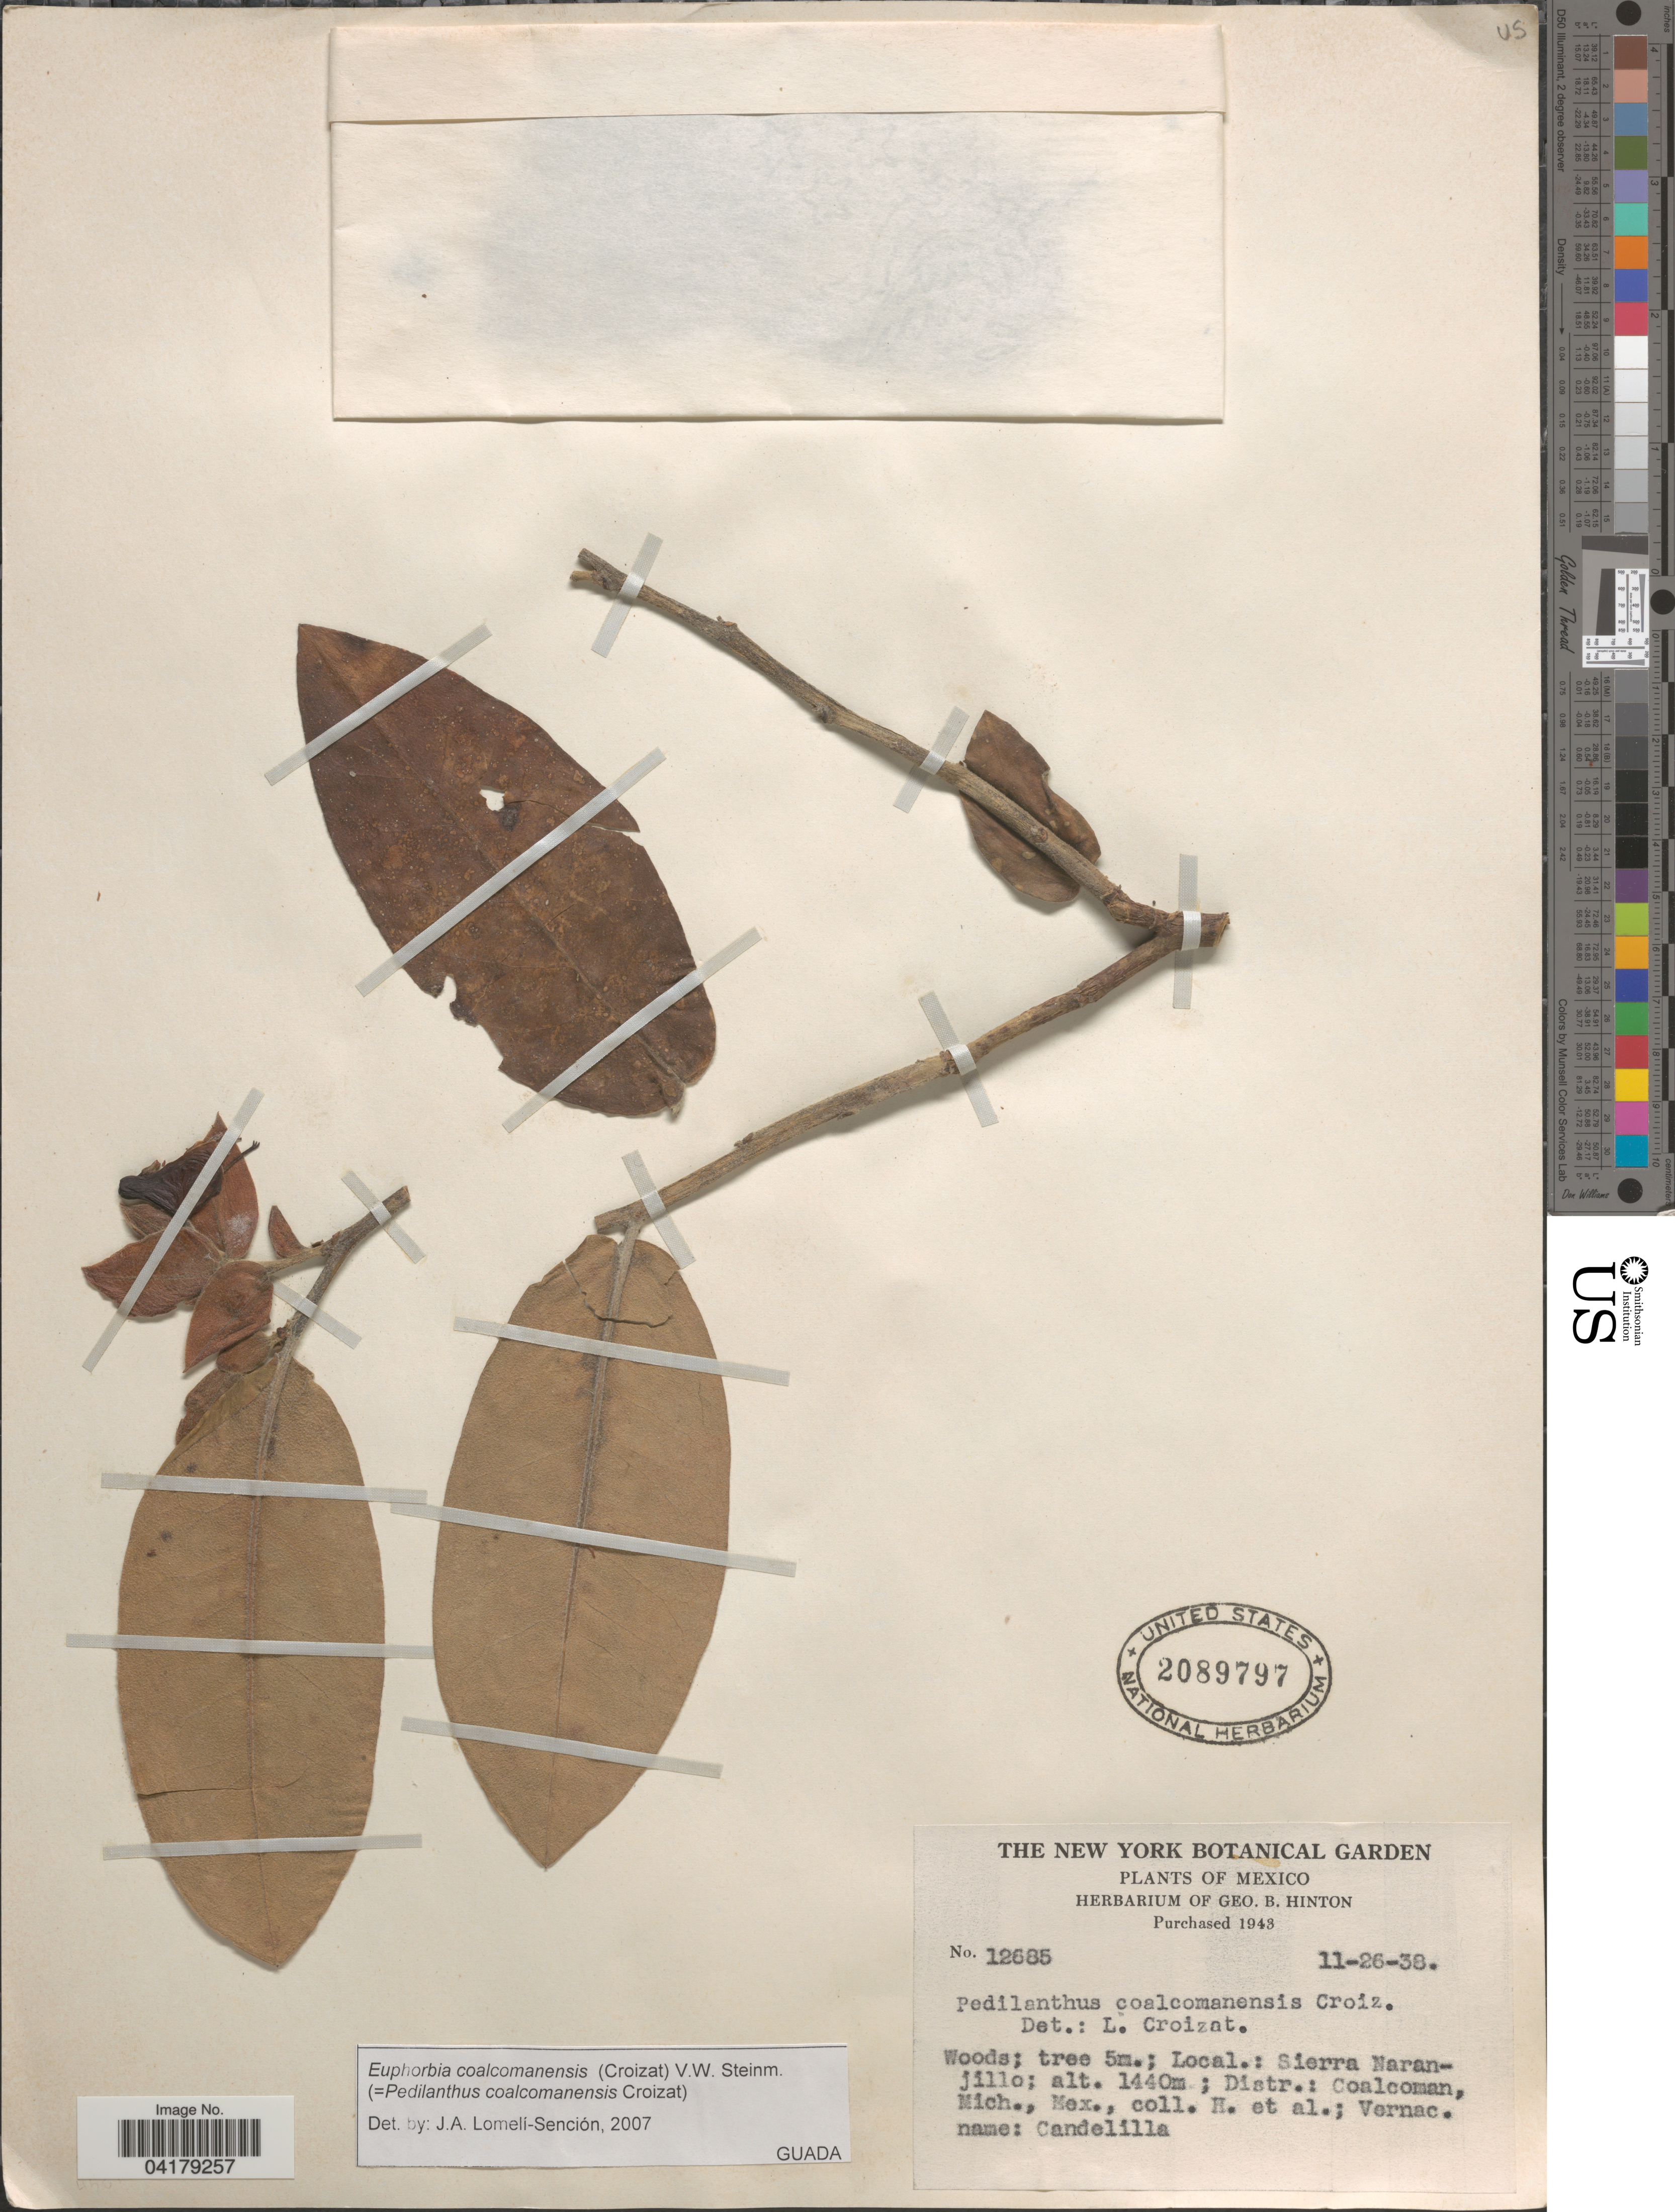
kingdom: Plantae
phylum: Tracheophyta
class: Magnoliopsida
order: Malpighiales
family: Euphorbiaceae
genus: Euphorbia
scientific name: Euphorbia coalcomanensis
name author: (Croizat) V.W. Steinm.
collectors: G. B. Hinton & et al.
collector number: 12685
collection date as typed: Transcribed d/m/y: 26/11/38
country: Mexico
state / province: Michoacán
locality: Sierra Naranjillo; Distr.: Coalcoman.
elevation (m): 1440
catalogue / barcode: US 2089797